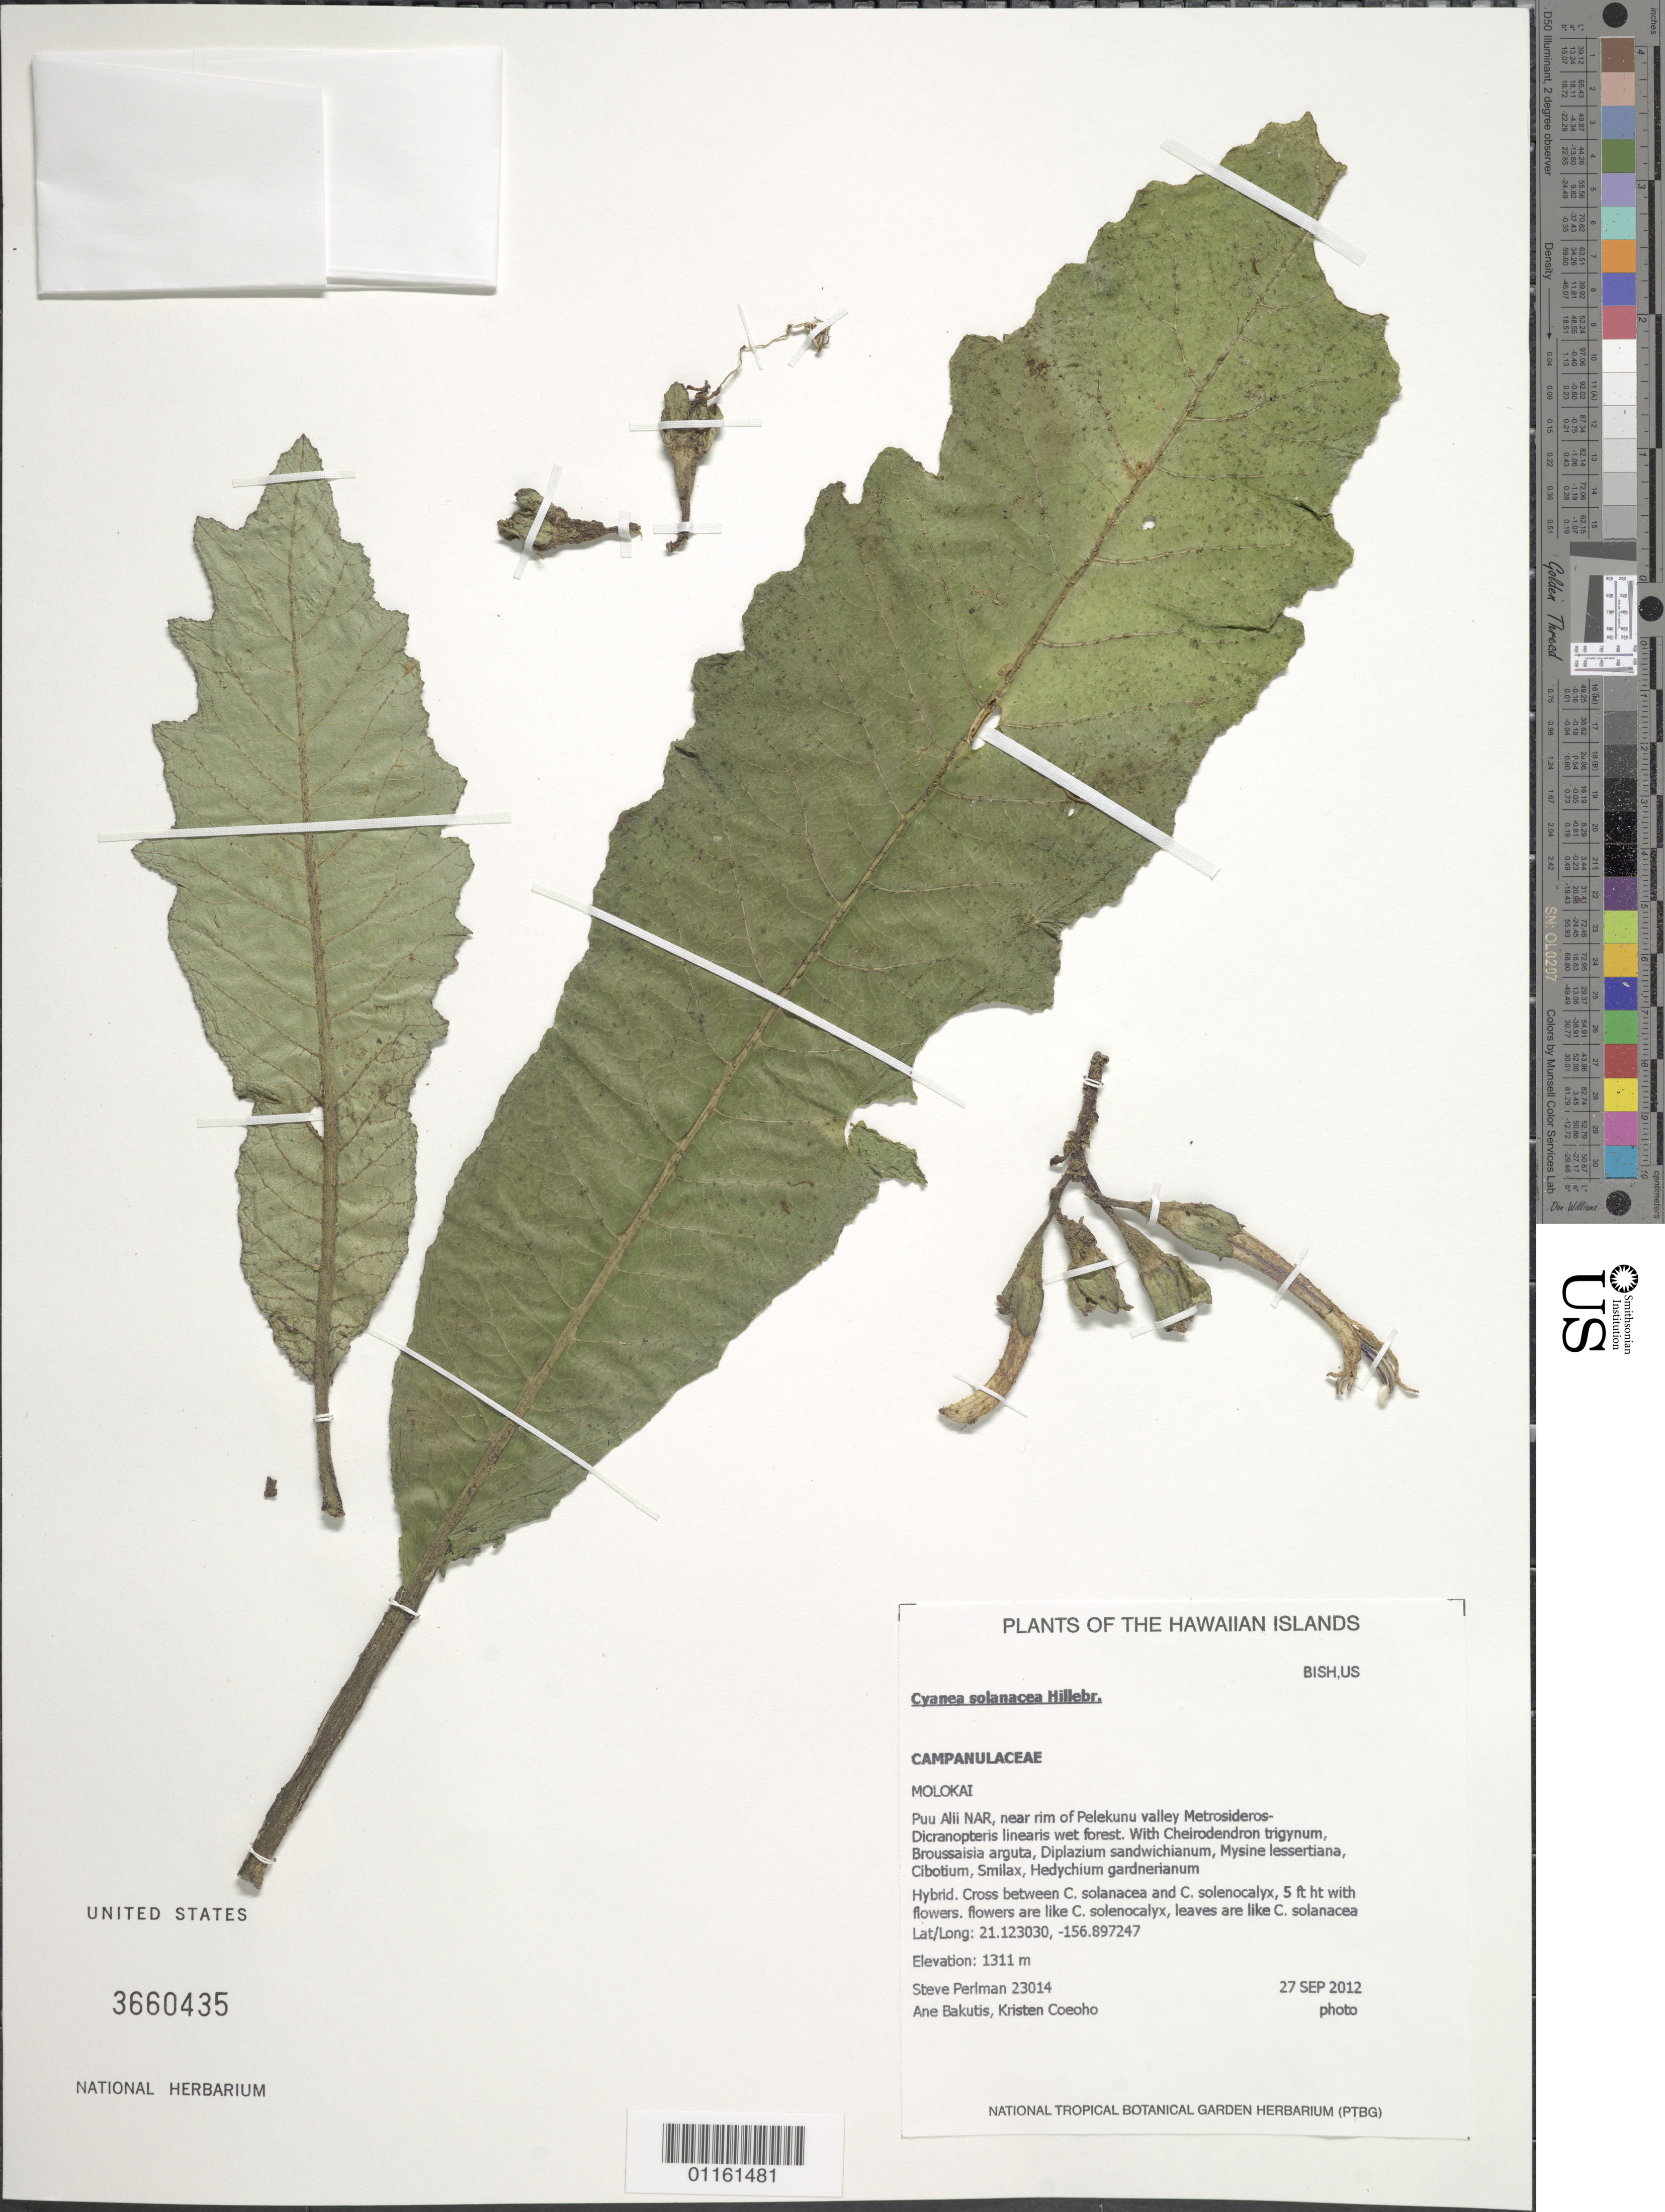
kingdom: Plantae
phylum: Tracheophyta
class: Magnoliopsida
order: Asterales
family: Campanulaceae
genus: Cyanea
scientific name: Cyanea solanacea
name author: Hillebr.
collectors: S. P. Perlman, A. Bakutis & K. Coeoho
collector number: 23014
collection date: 2012-09-27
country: United States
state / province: Hawaii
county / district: Maui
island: Moloka'i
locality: Molokai, Puu Alii NAR, near rim of Pelekunu valley.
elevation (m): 1311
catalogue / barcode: US 3660435